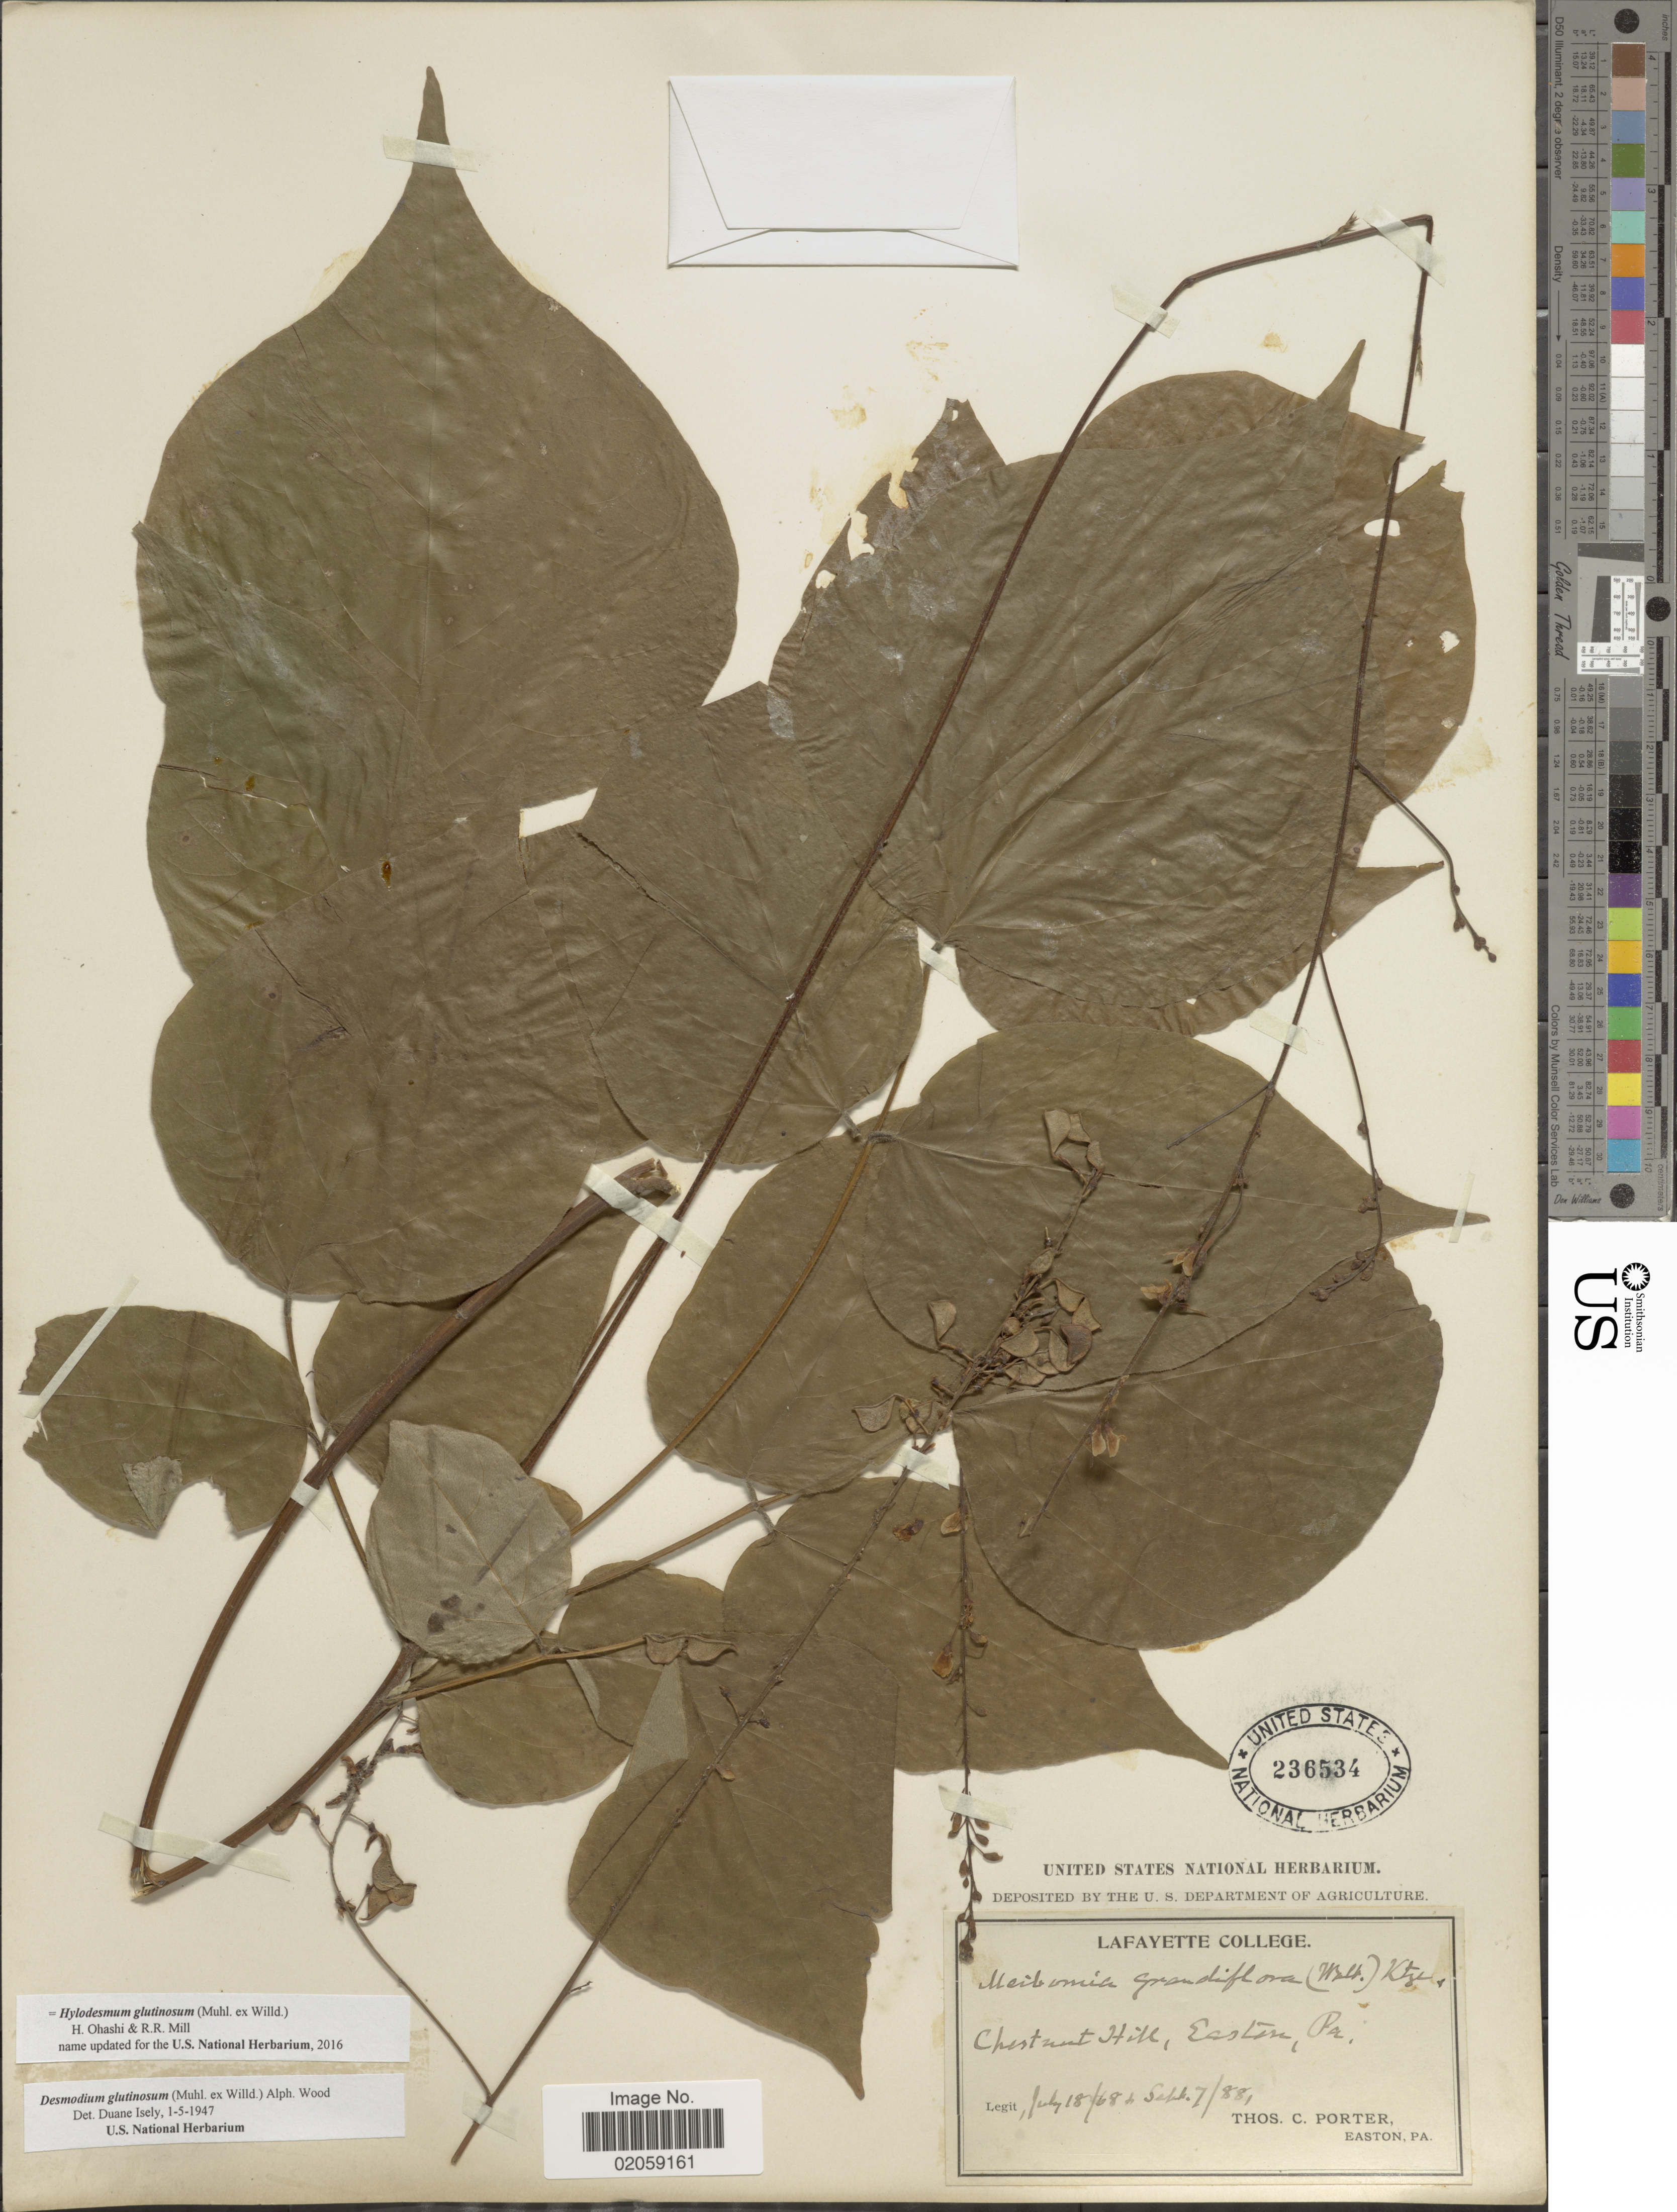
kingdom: Plantae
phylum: Tracheophyta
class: Magnoliopsida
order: Fabales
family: Fabaceae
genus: Hylodesmum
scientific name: Hylodesmum glutinosum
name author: (Muhl. ex Willd.) H. Ohashi & R.R. Mill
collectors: T. Porter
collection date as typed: Transcribed d/m/y: 18/7/68 to 7/9/88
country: United States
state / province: Pennsylvania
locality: Chestnut Hill, Easton, Pa.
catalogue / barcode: US 236534